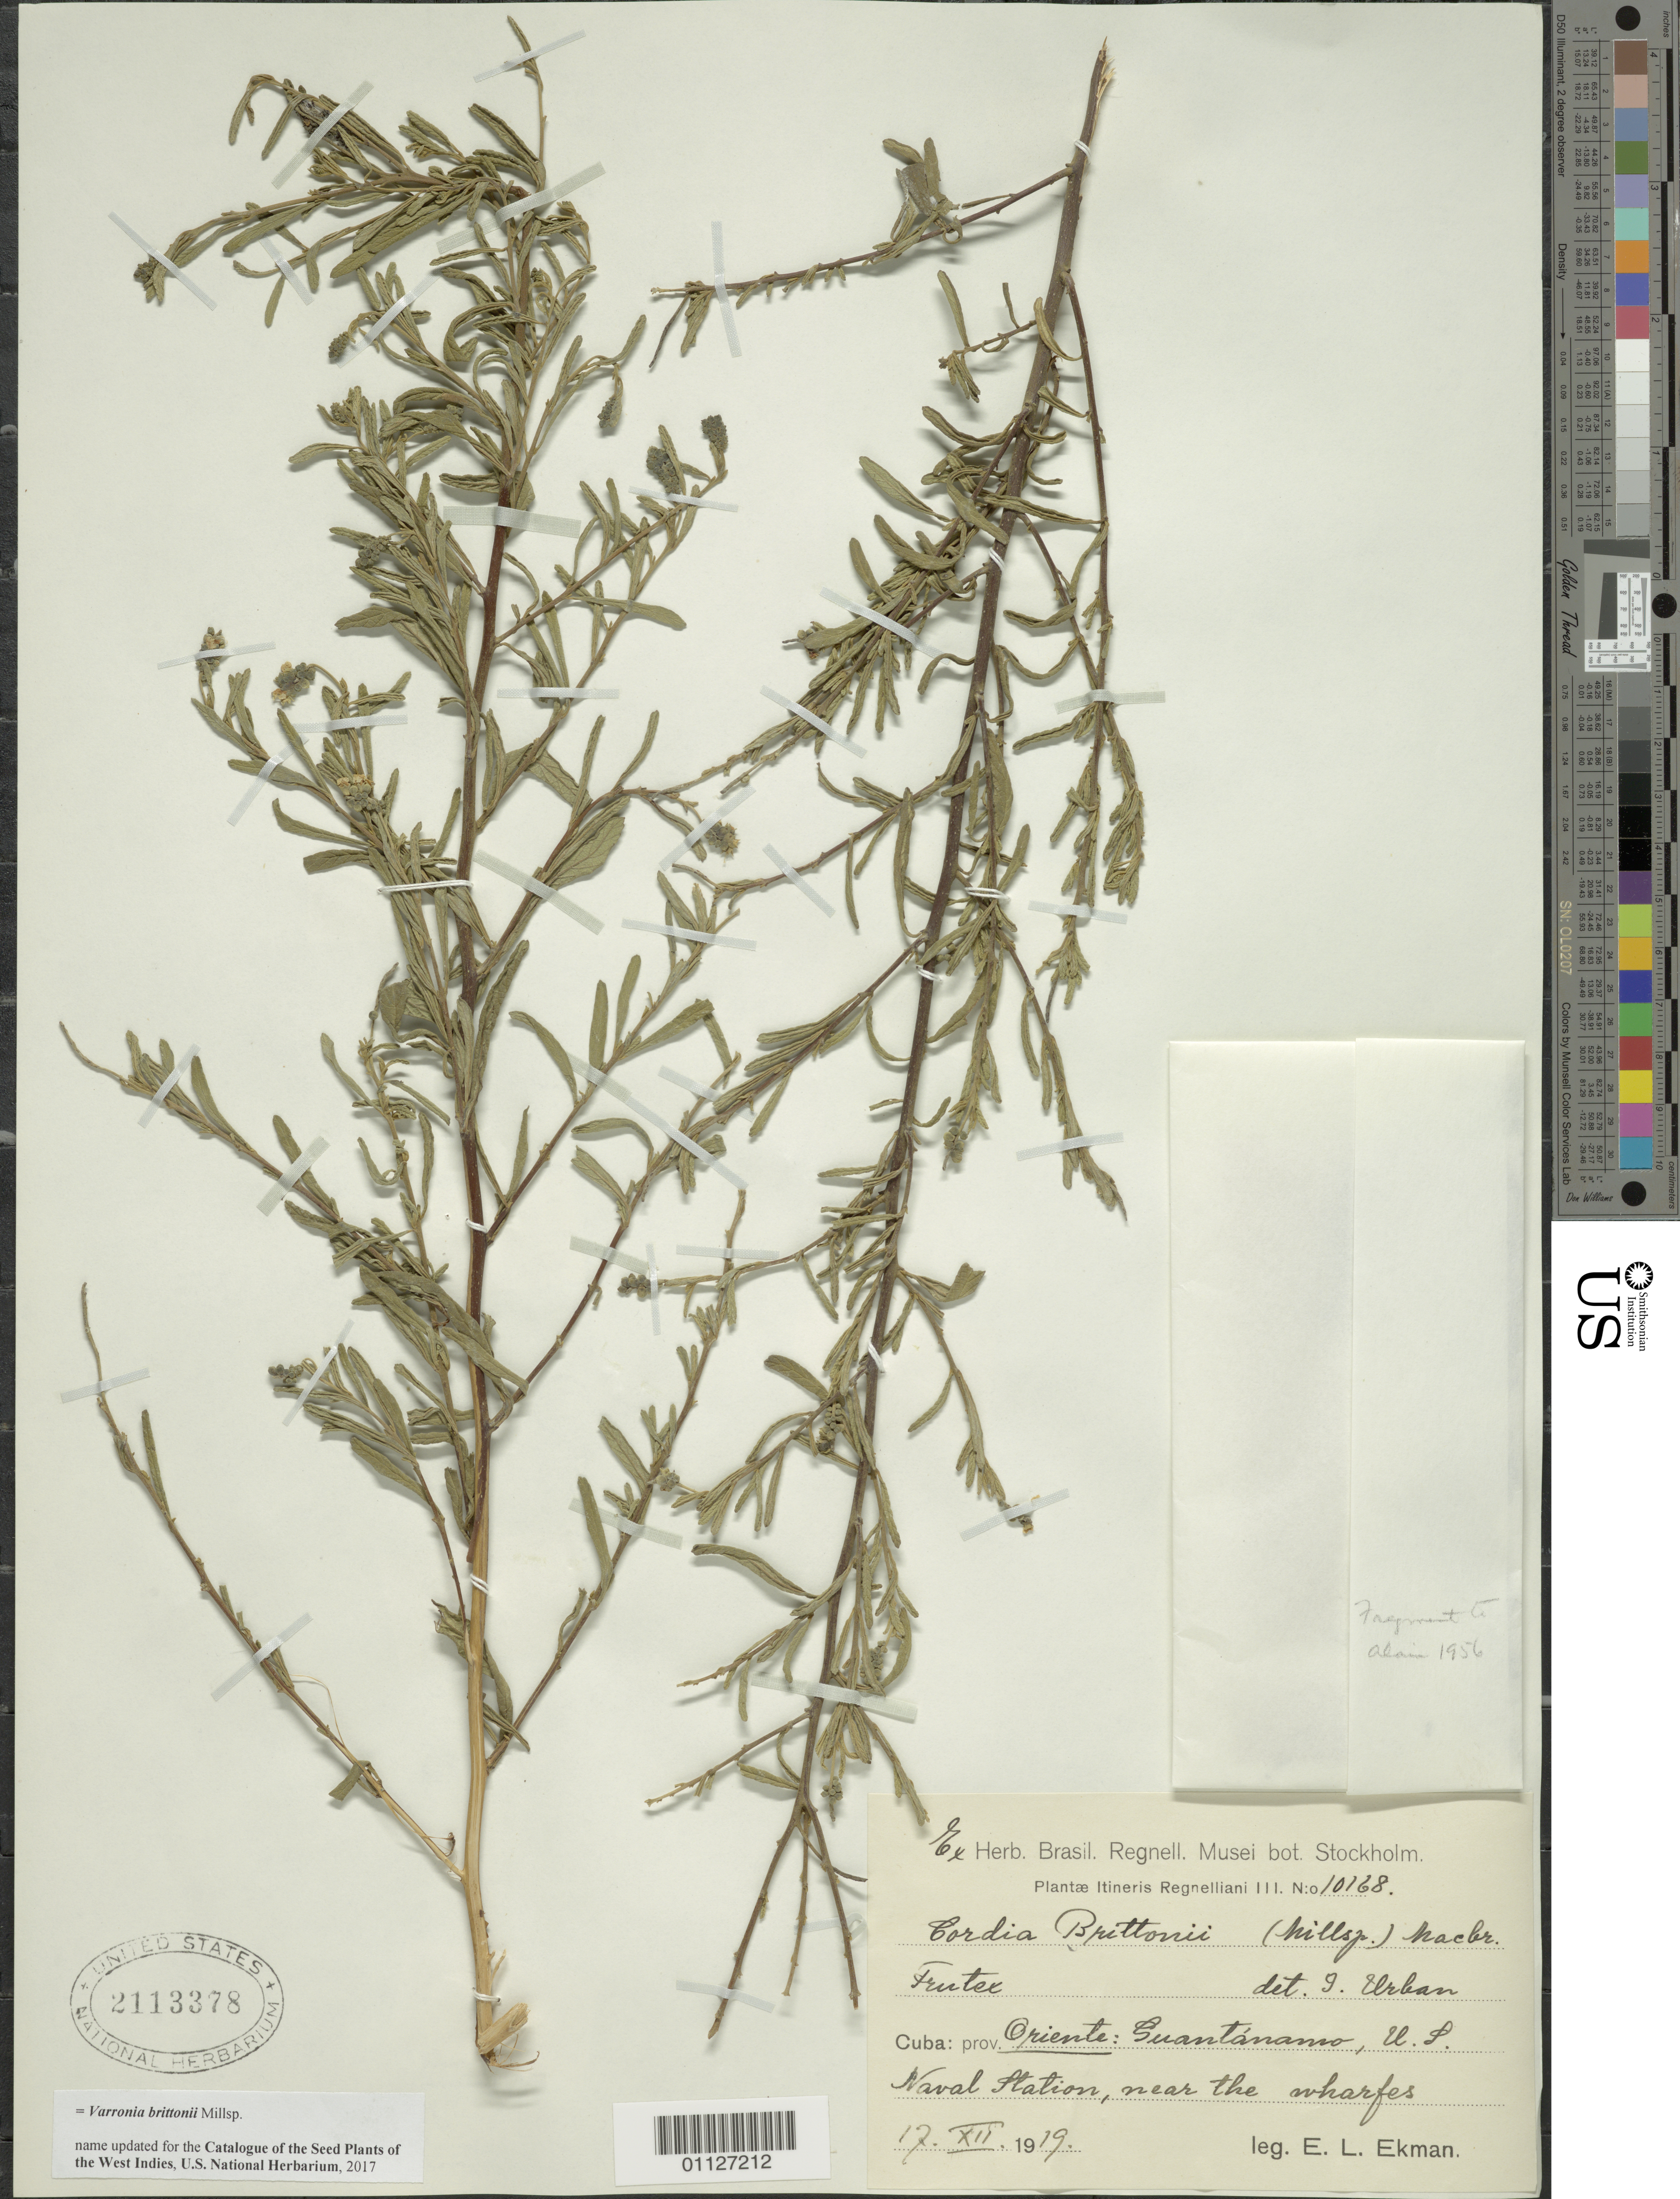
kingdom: Plantae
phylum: Tracheophyta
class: Magnoliopsida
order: Boraginales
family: Cordiaceae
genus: Varronia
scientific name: Varronia brittonii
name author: Millsp.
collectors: E. L. Ekman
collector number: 10168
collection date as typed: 17 Dec 1919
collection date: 1919-12-17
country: Cuba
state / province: Guantánamo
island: Cuba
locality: US Naval Station, near the wharfes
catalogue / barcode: US 2113378